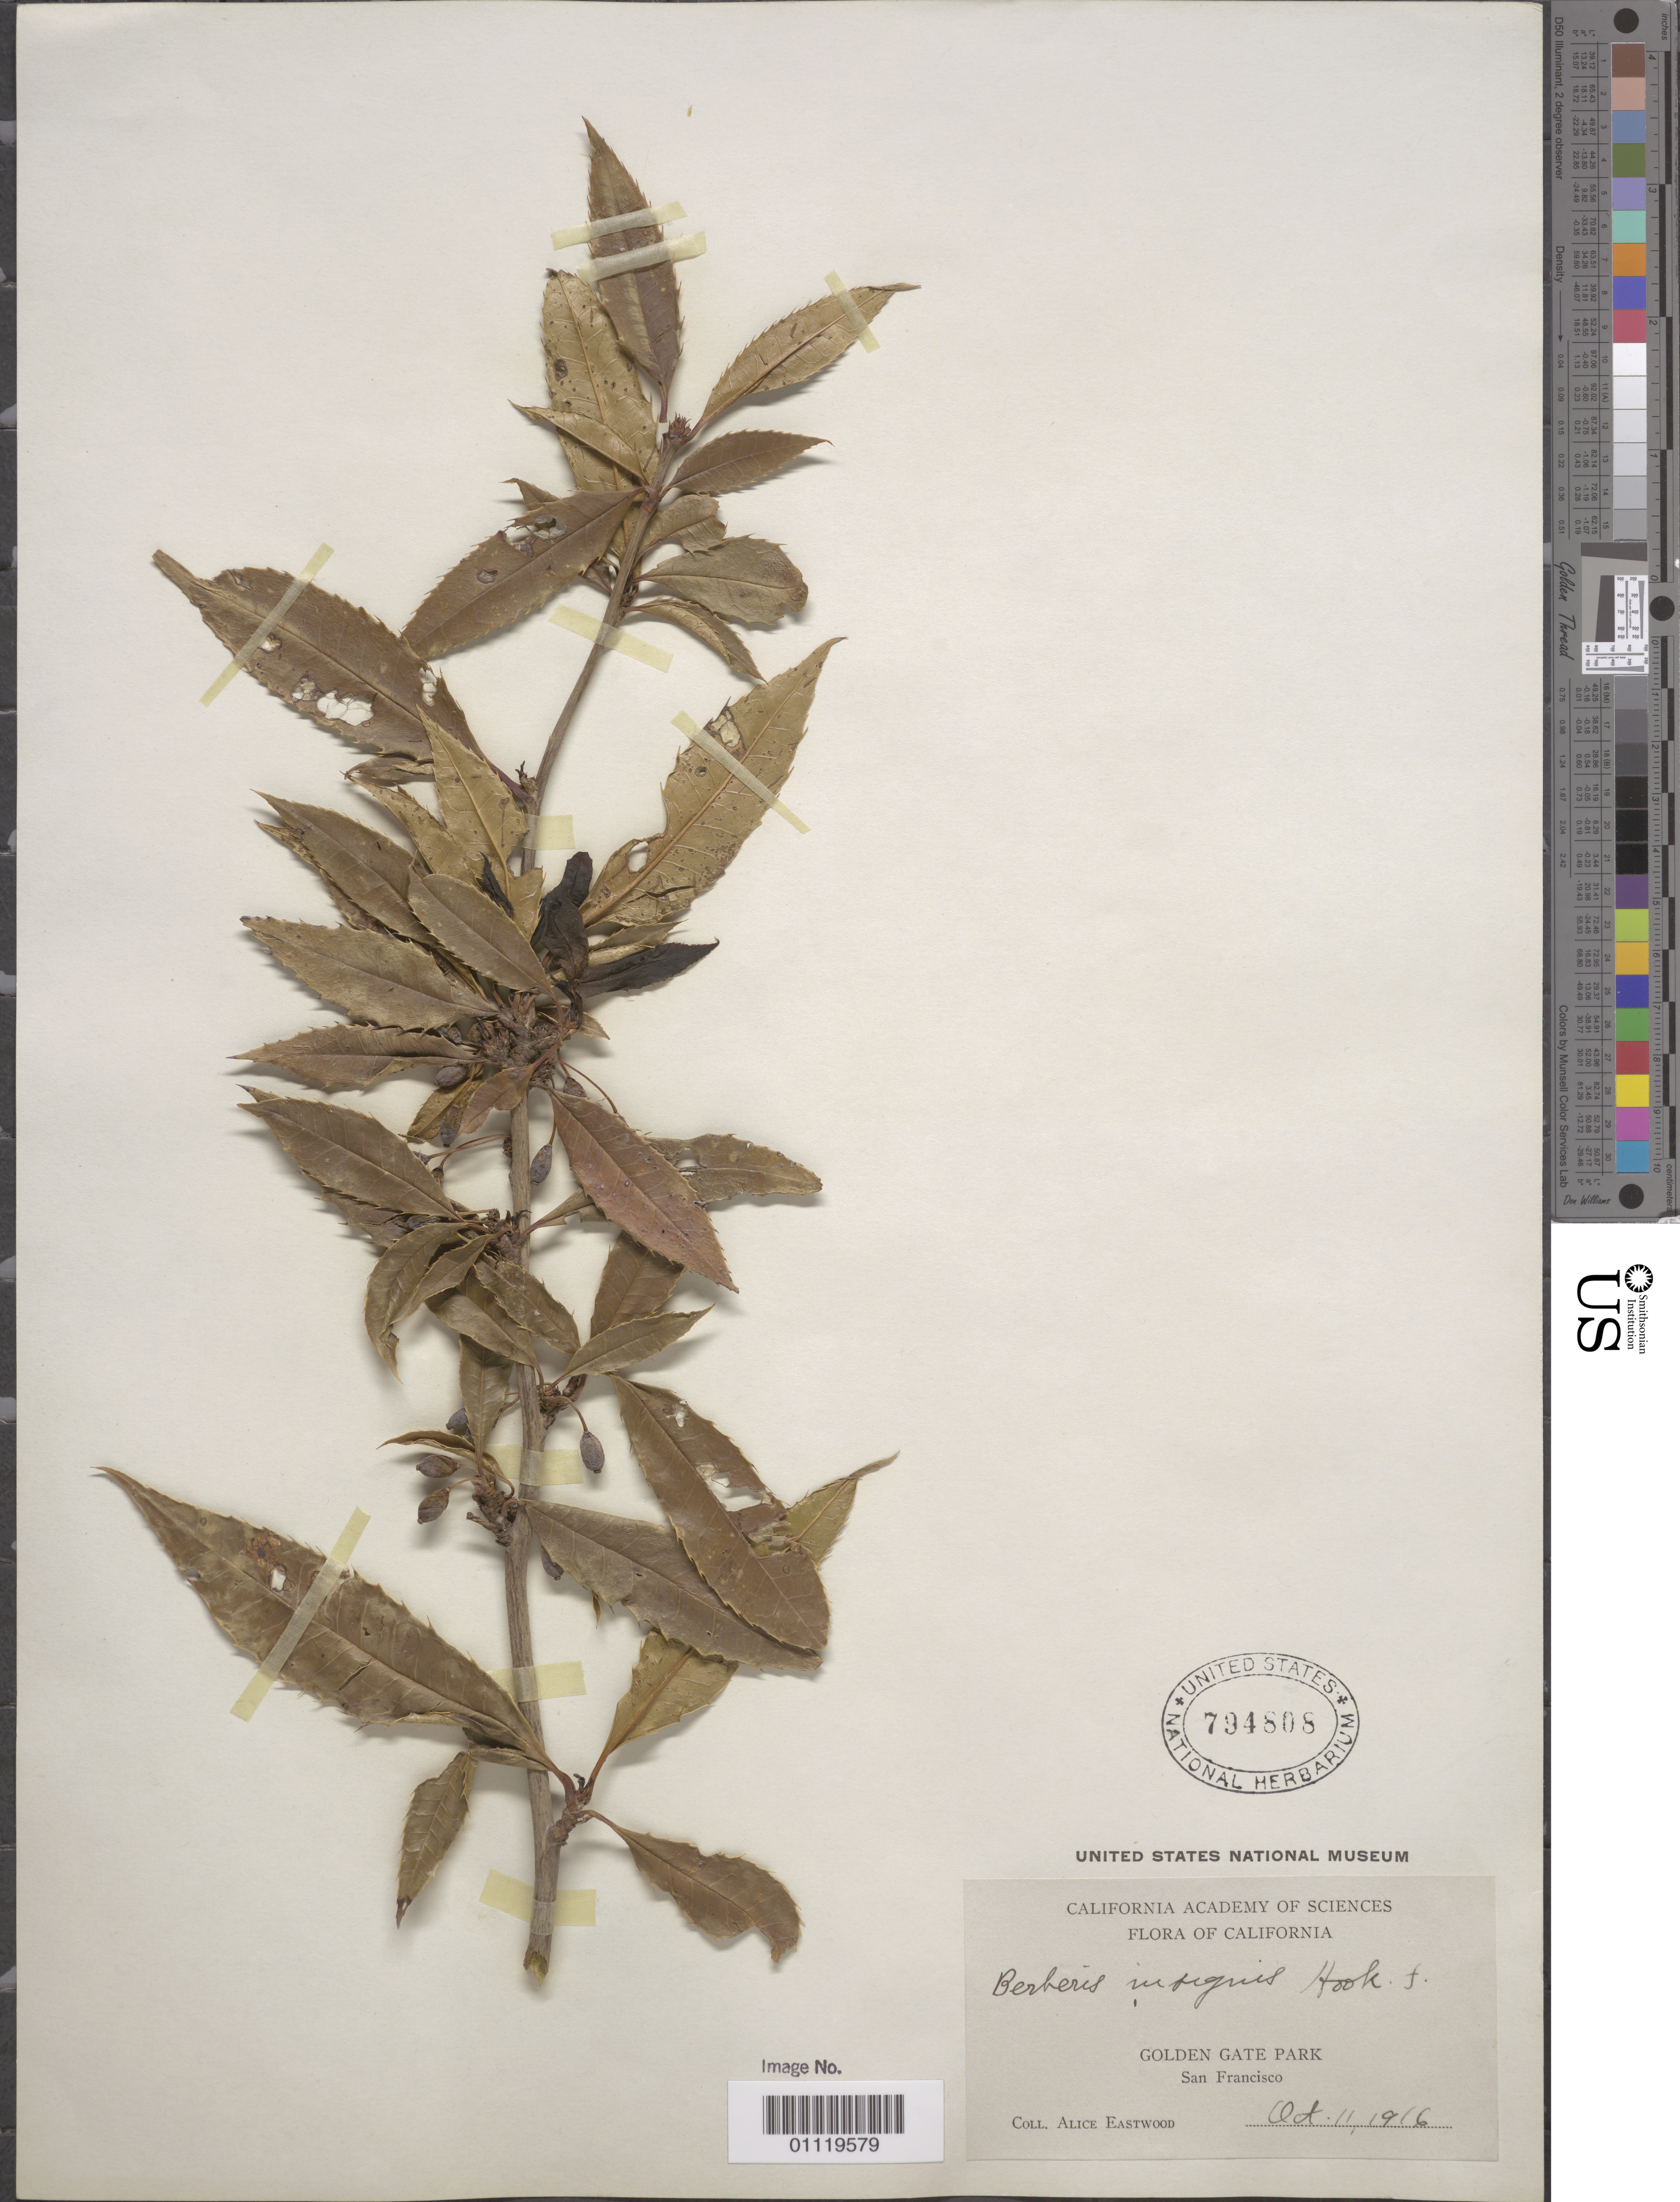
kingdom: Plantae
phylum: Tracheophyta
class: Magnoliopsida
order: Ranunculales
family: Berberidaceae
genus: Berberis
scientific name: Berberis insignis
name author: Hook. f. & Thomson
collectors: A. Eastwood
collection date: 1916-10-11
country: United States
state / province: New Mexico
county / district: San Francisco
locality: San Francisco, Golden Gate Park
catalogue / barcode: US 794808